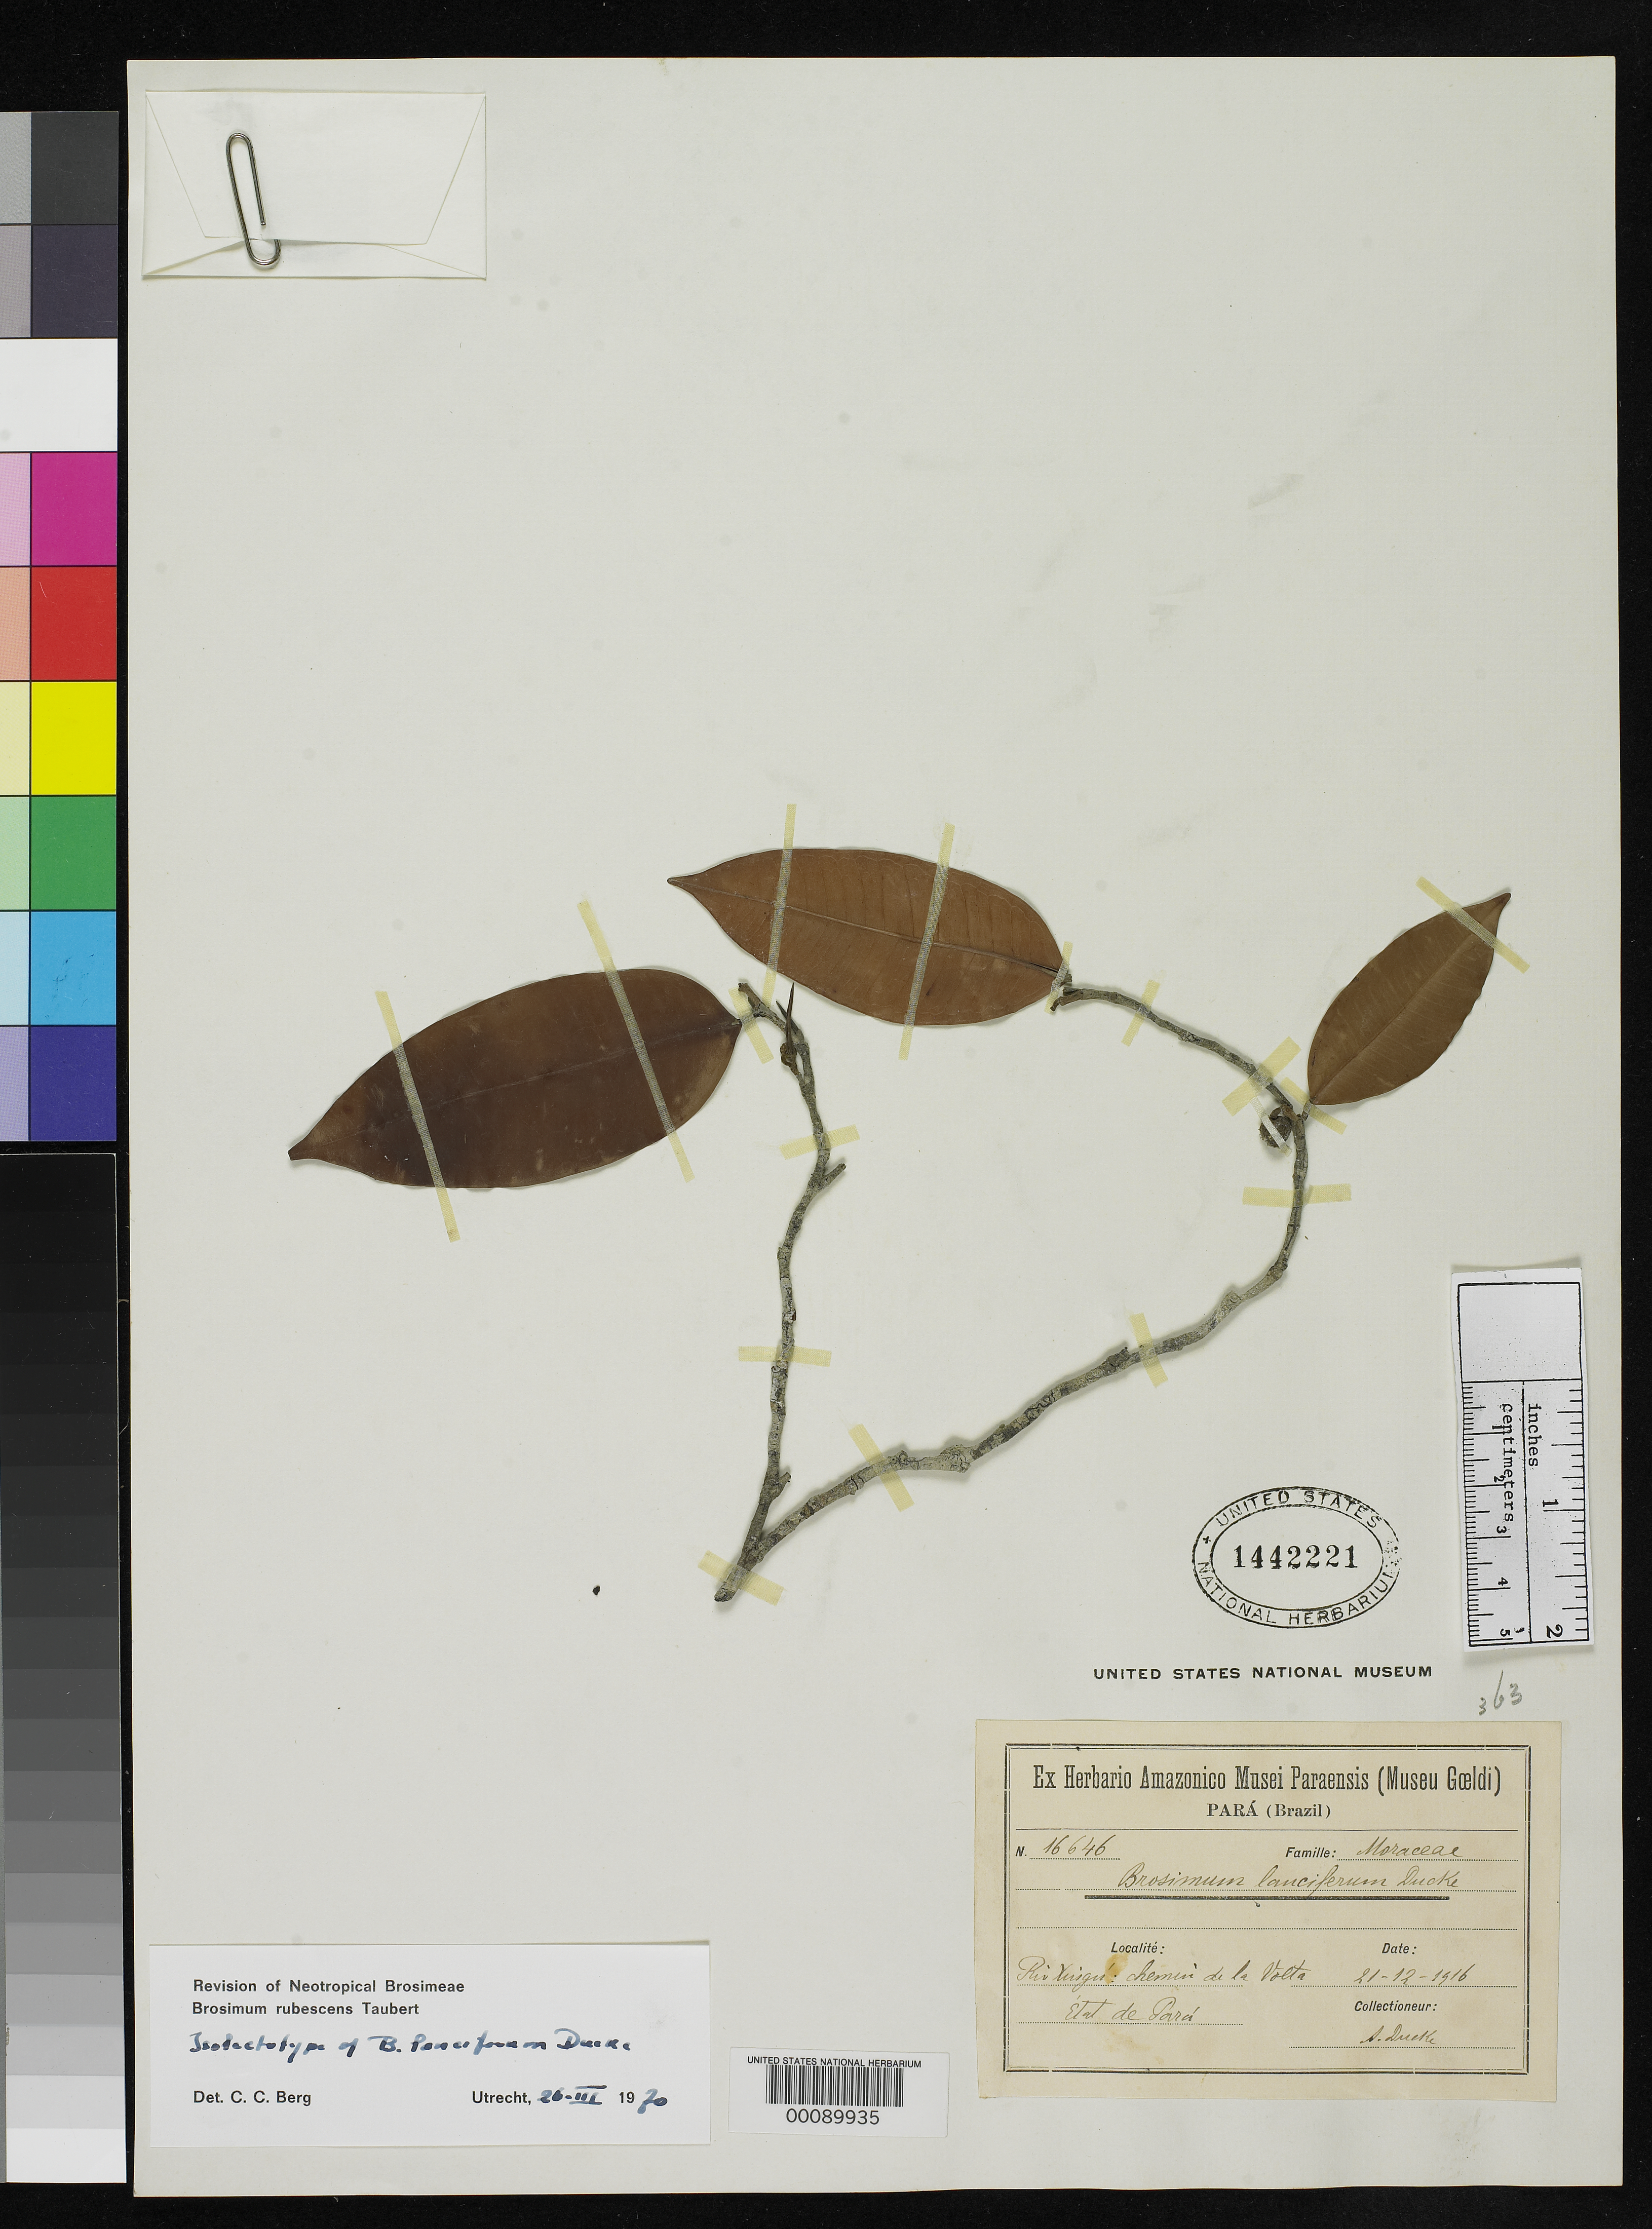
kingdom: Plantae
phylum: Tracheophyta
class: Magnoliopsida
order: Rosales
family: Moraceae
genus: Brosimum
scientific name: Brosimum lanciferum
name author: Ducke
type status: Isolectotype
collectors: A. Ducke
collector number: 16646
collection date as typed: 21 Dec 1916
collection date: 1916-12-21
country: Brazil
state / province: Amazonas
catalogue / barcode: US 1442221